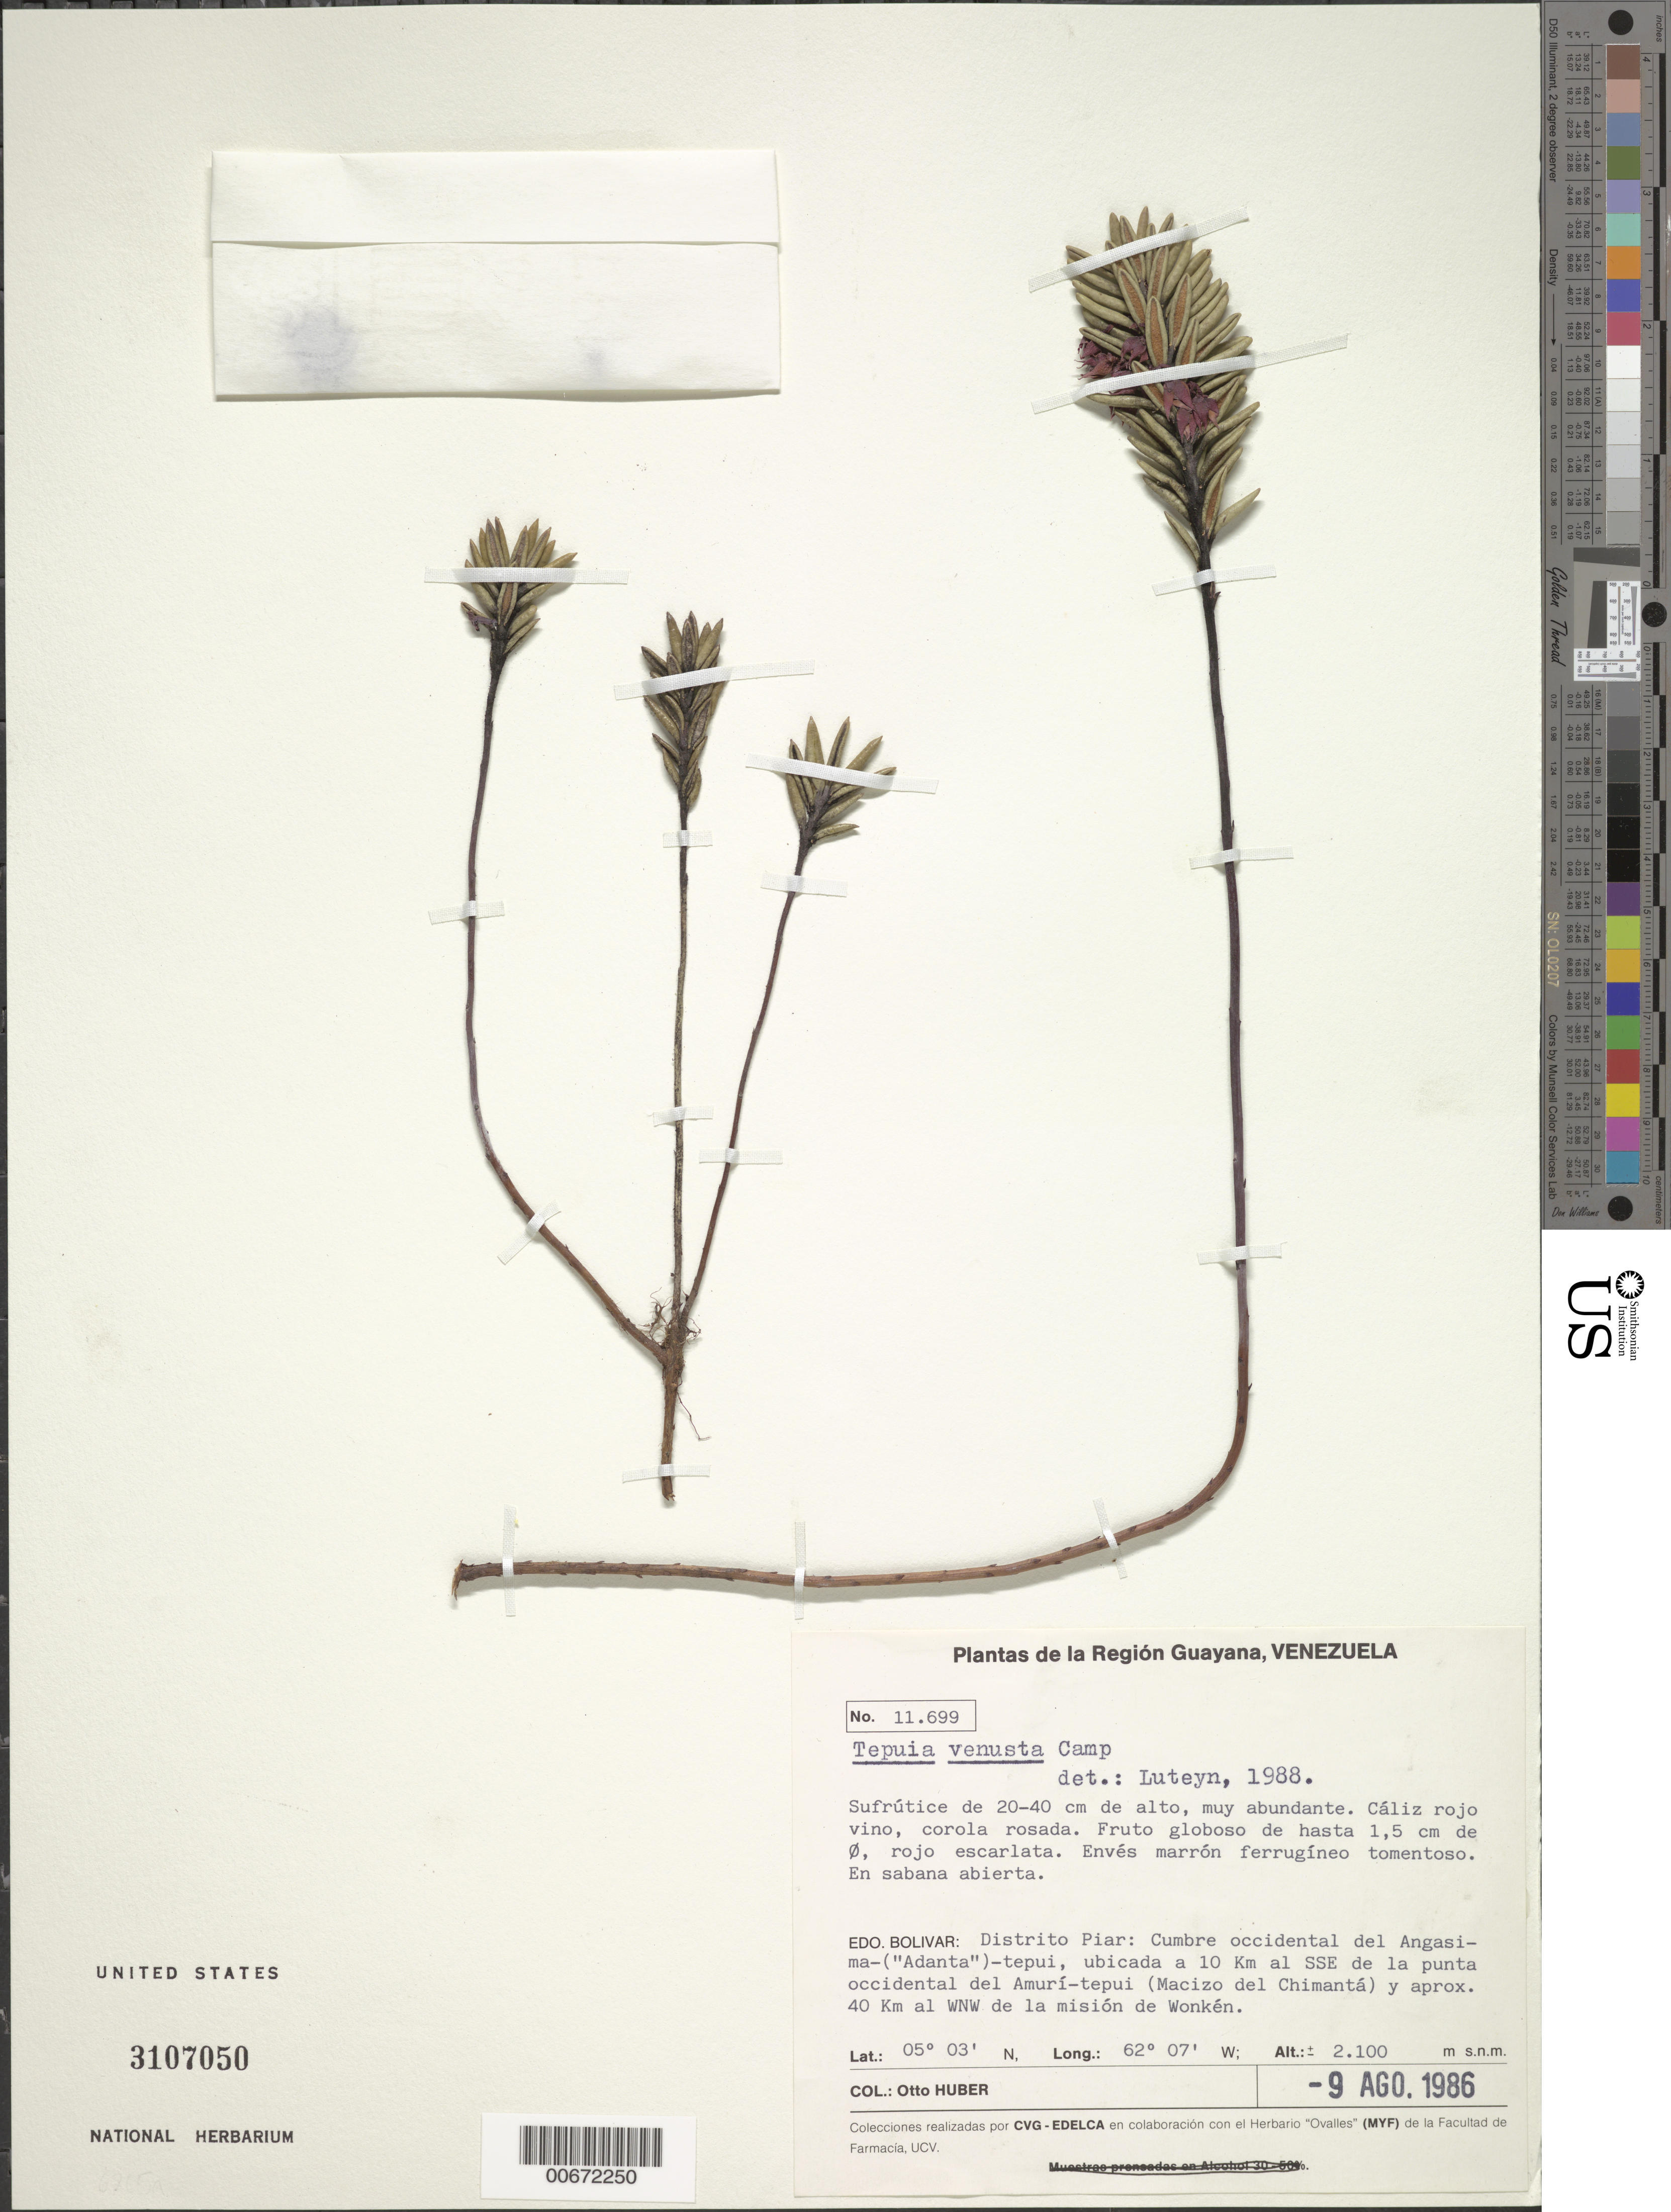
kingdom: Plantae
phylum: Tracheophyta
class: Magnoliopsida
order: Ericales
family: Ericaceae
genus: Tepuia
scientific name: Tepuia venusta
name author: Camp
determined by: Luteyn, J. L.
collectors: O. Huber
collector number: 11699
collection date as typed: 9-Aug-86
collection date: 1986-08-09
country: Venezuela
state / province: Bolívar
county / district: Piar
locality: Angasima("Adanta")-tepuí, cumbre occidental, 10 km SSE de la punta occidental del Amurí-tepuí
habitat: Sabana abierta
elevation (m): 2100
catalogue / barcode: US 3107050